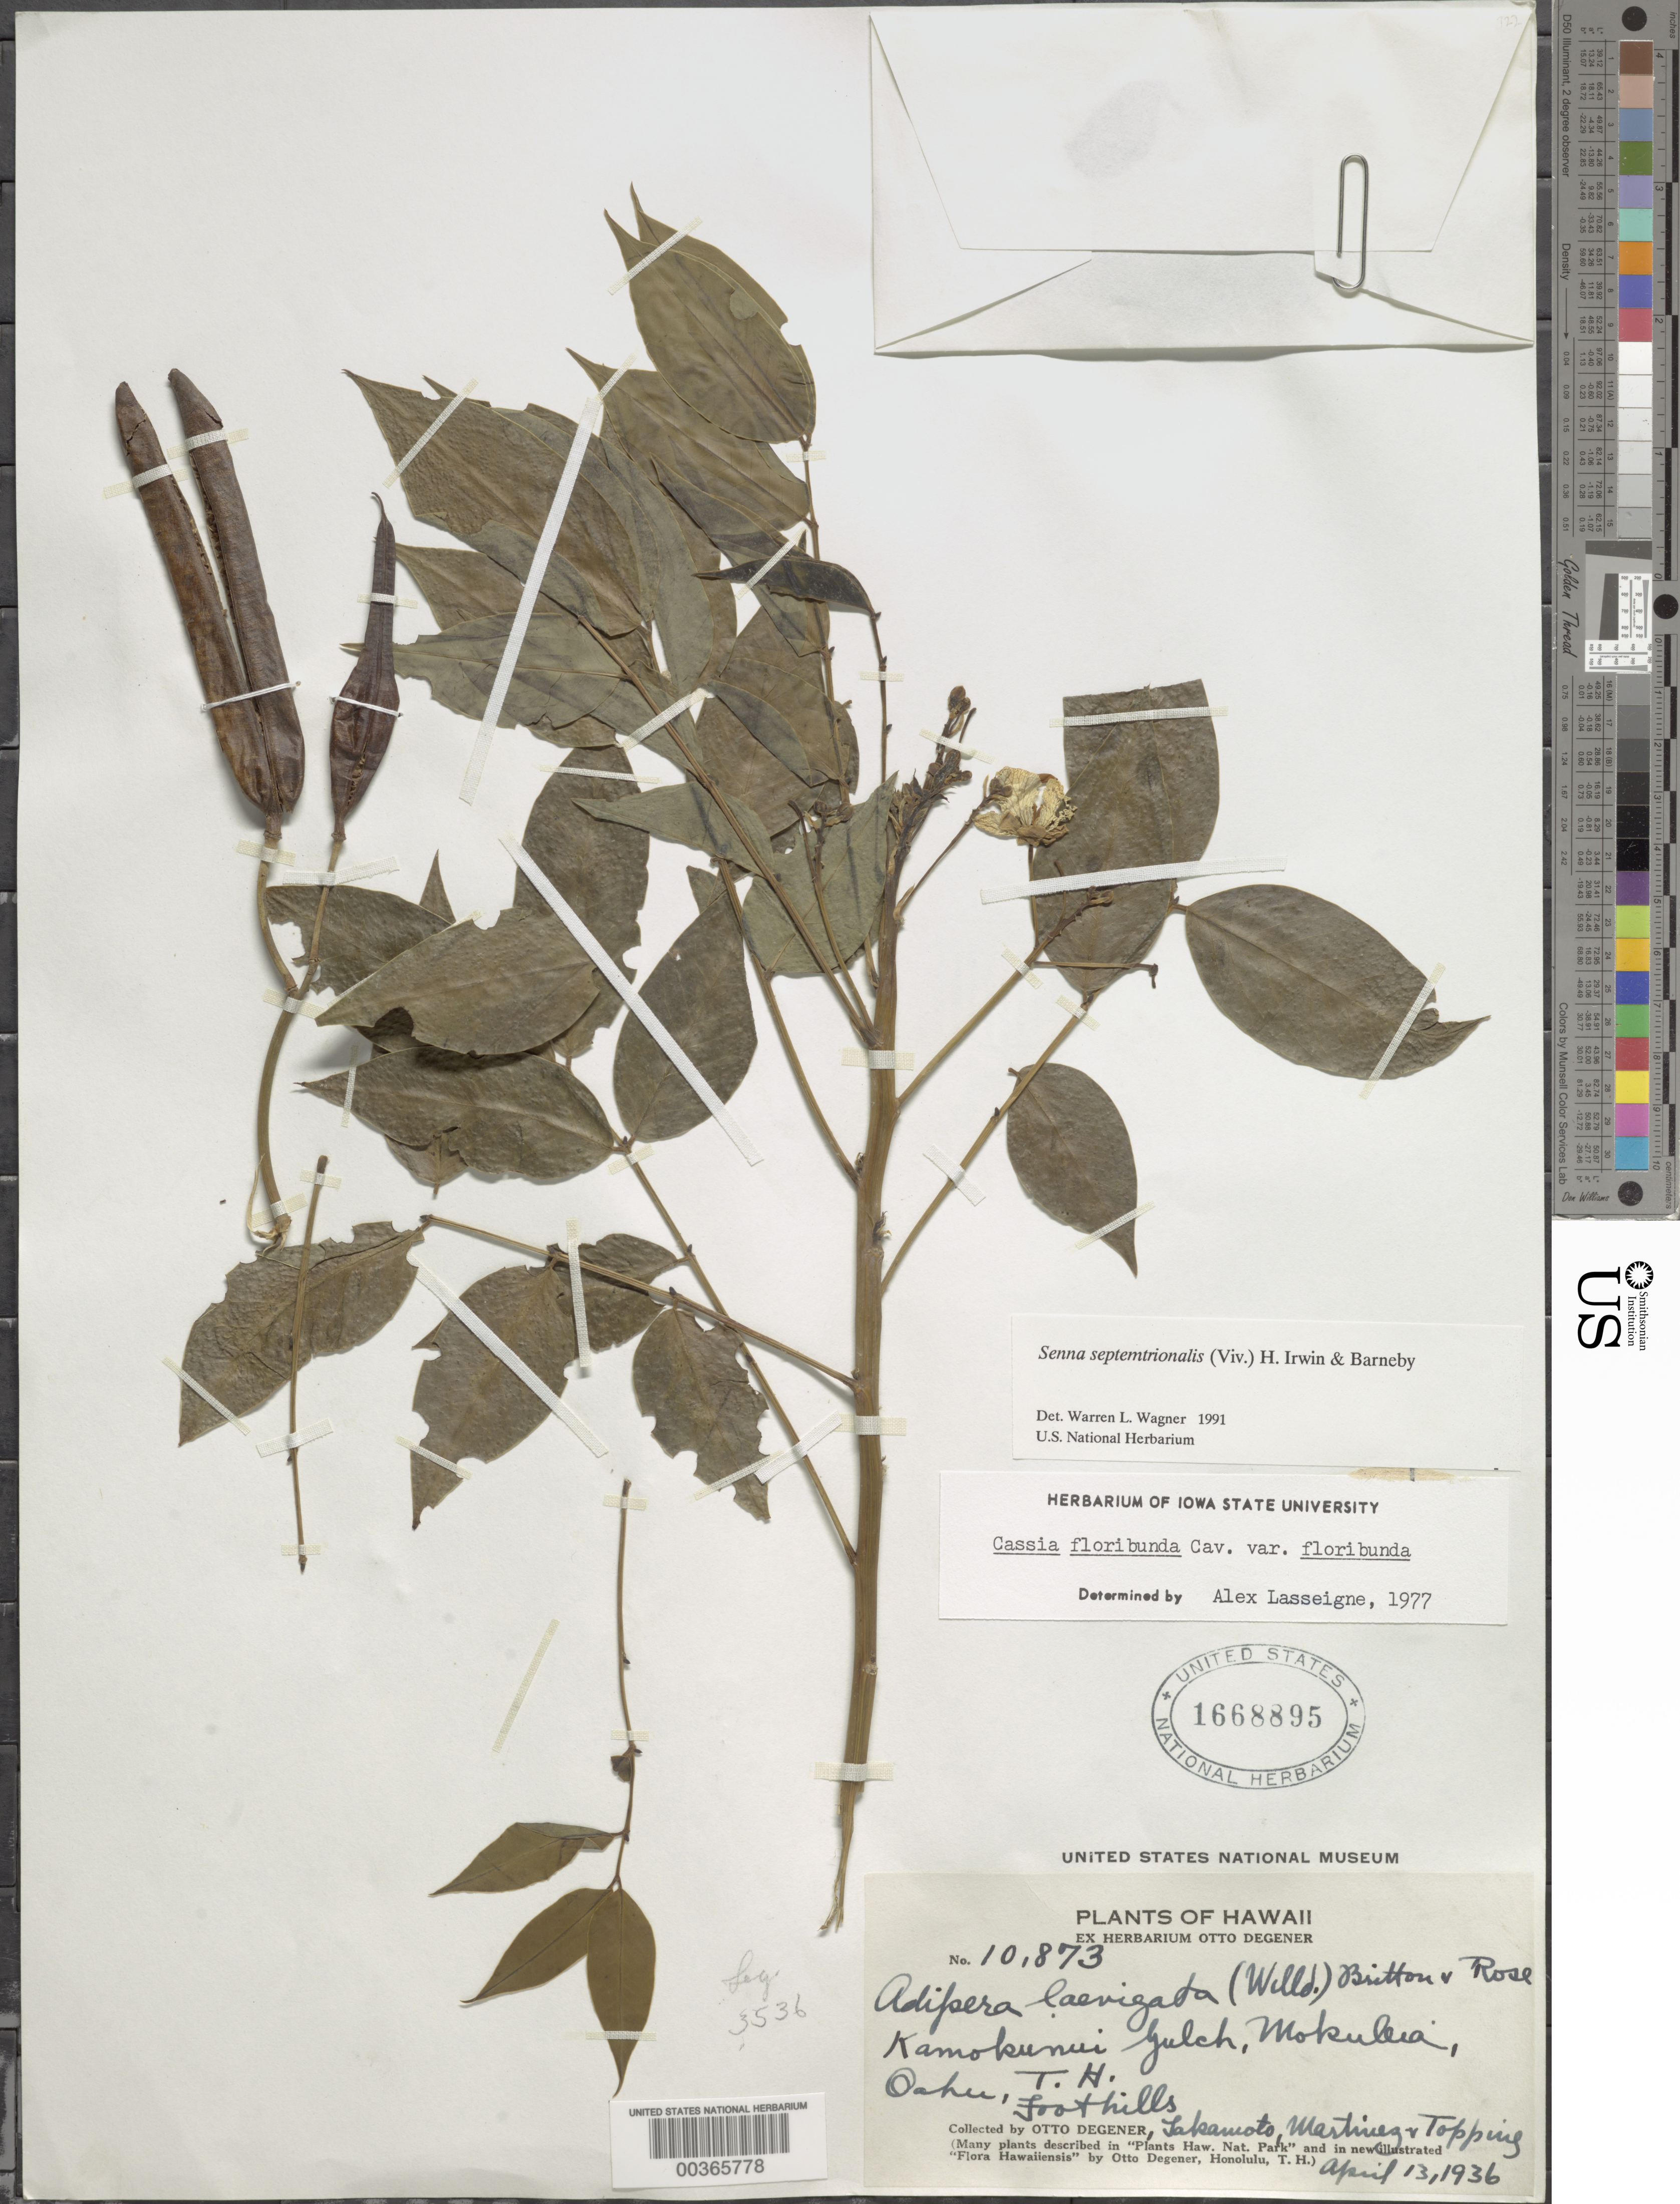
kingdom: Plantae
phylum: Tracheophyta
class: Magnoliopsida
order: Fabales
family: Fabaceae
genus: Senna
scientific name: Senna septemtrionalis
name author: (Viv.) H.S. Irwin & Barneby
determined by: Wagner, W. L., (BOT), Smithsonian Institution - National Museum of Natural History (UNITED STATES)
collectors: O. Degener, -. Takamoto, -- Martinez & D. L. Topping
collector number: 10873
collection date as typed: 13 Apr 1936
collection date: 1936-04-13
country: United States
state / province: Hawaii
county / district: Honolulu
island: Oahu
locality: Kamokunui gulch, Mokuleia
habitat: Foothills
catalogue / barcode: US 1668895